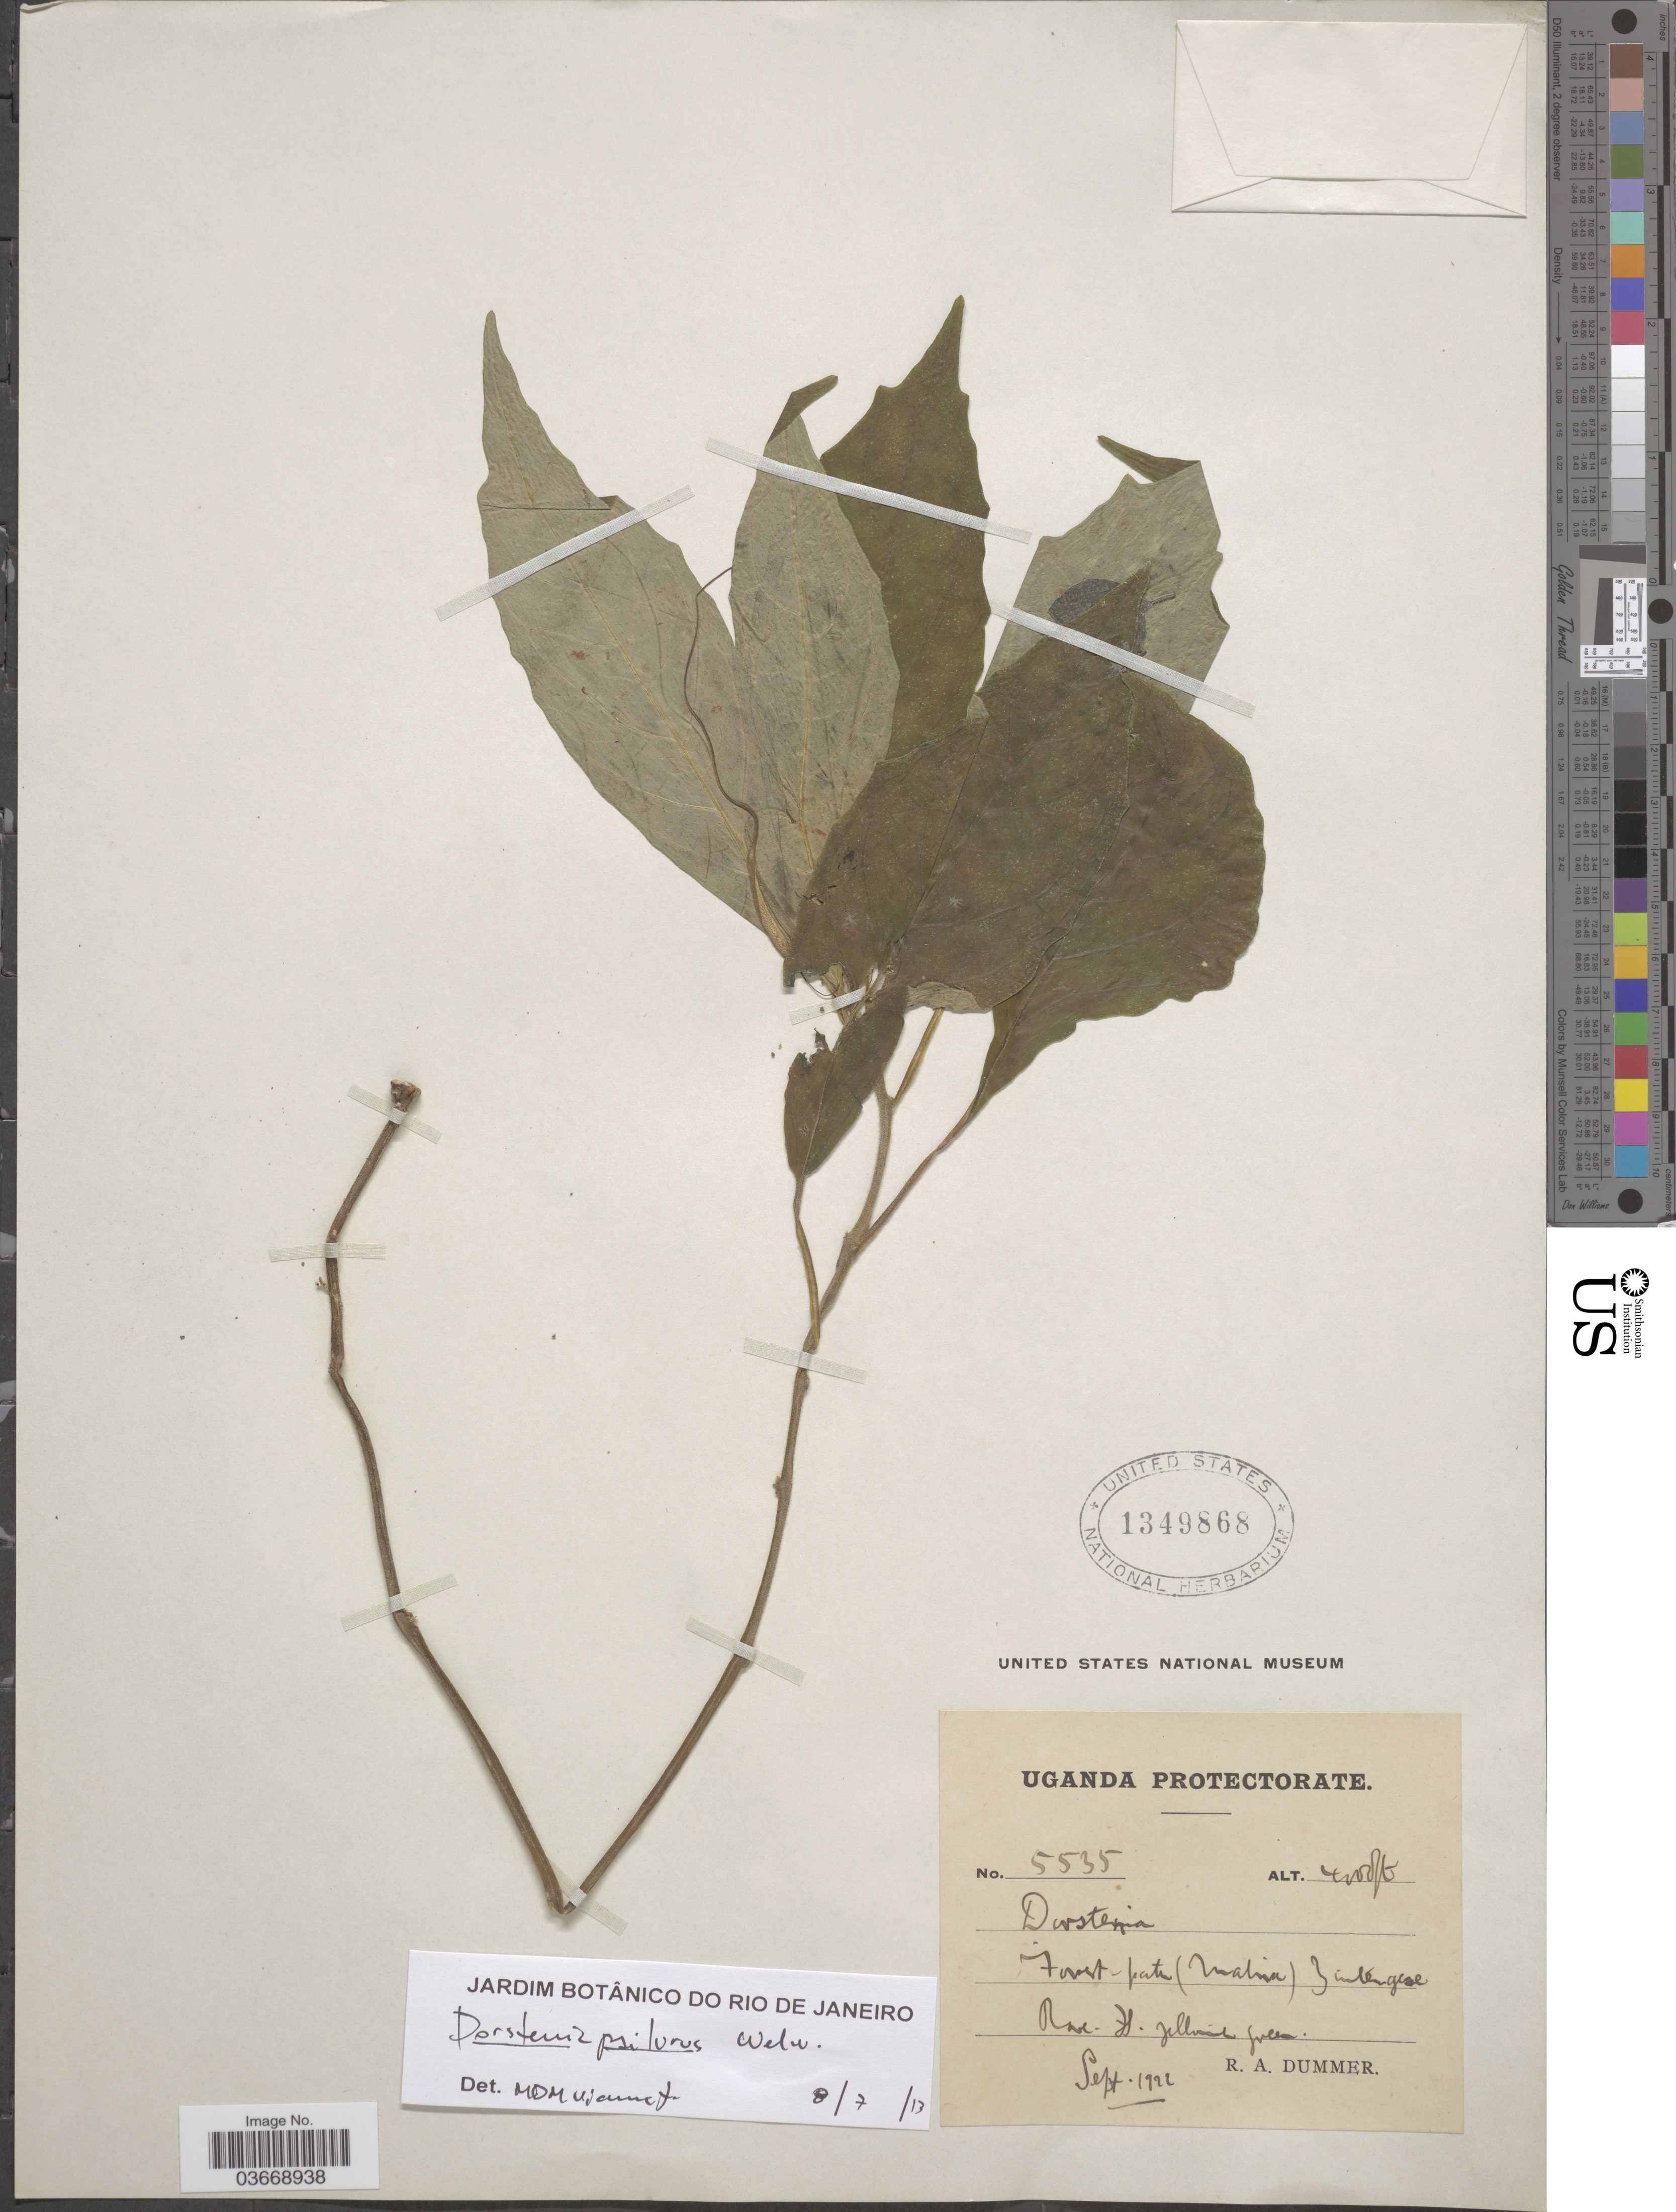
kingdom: Plantae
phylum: Tracheophyta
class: Magnoliopsida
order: Rosales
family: Moraceae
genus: Dorstenia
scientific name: Dorstenia psilurus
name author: Welw.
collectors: R. Dümmer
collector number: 5535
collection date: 1922-09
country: Uganda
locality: Forest-parte (Nativa) !.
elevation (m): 1219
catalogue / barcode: US 1349868